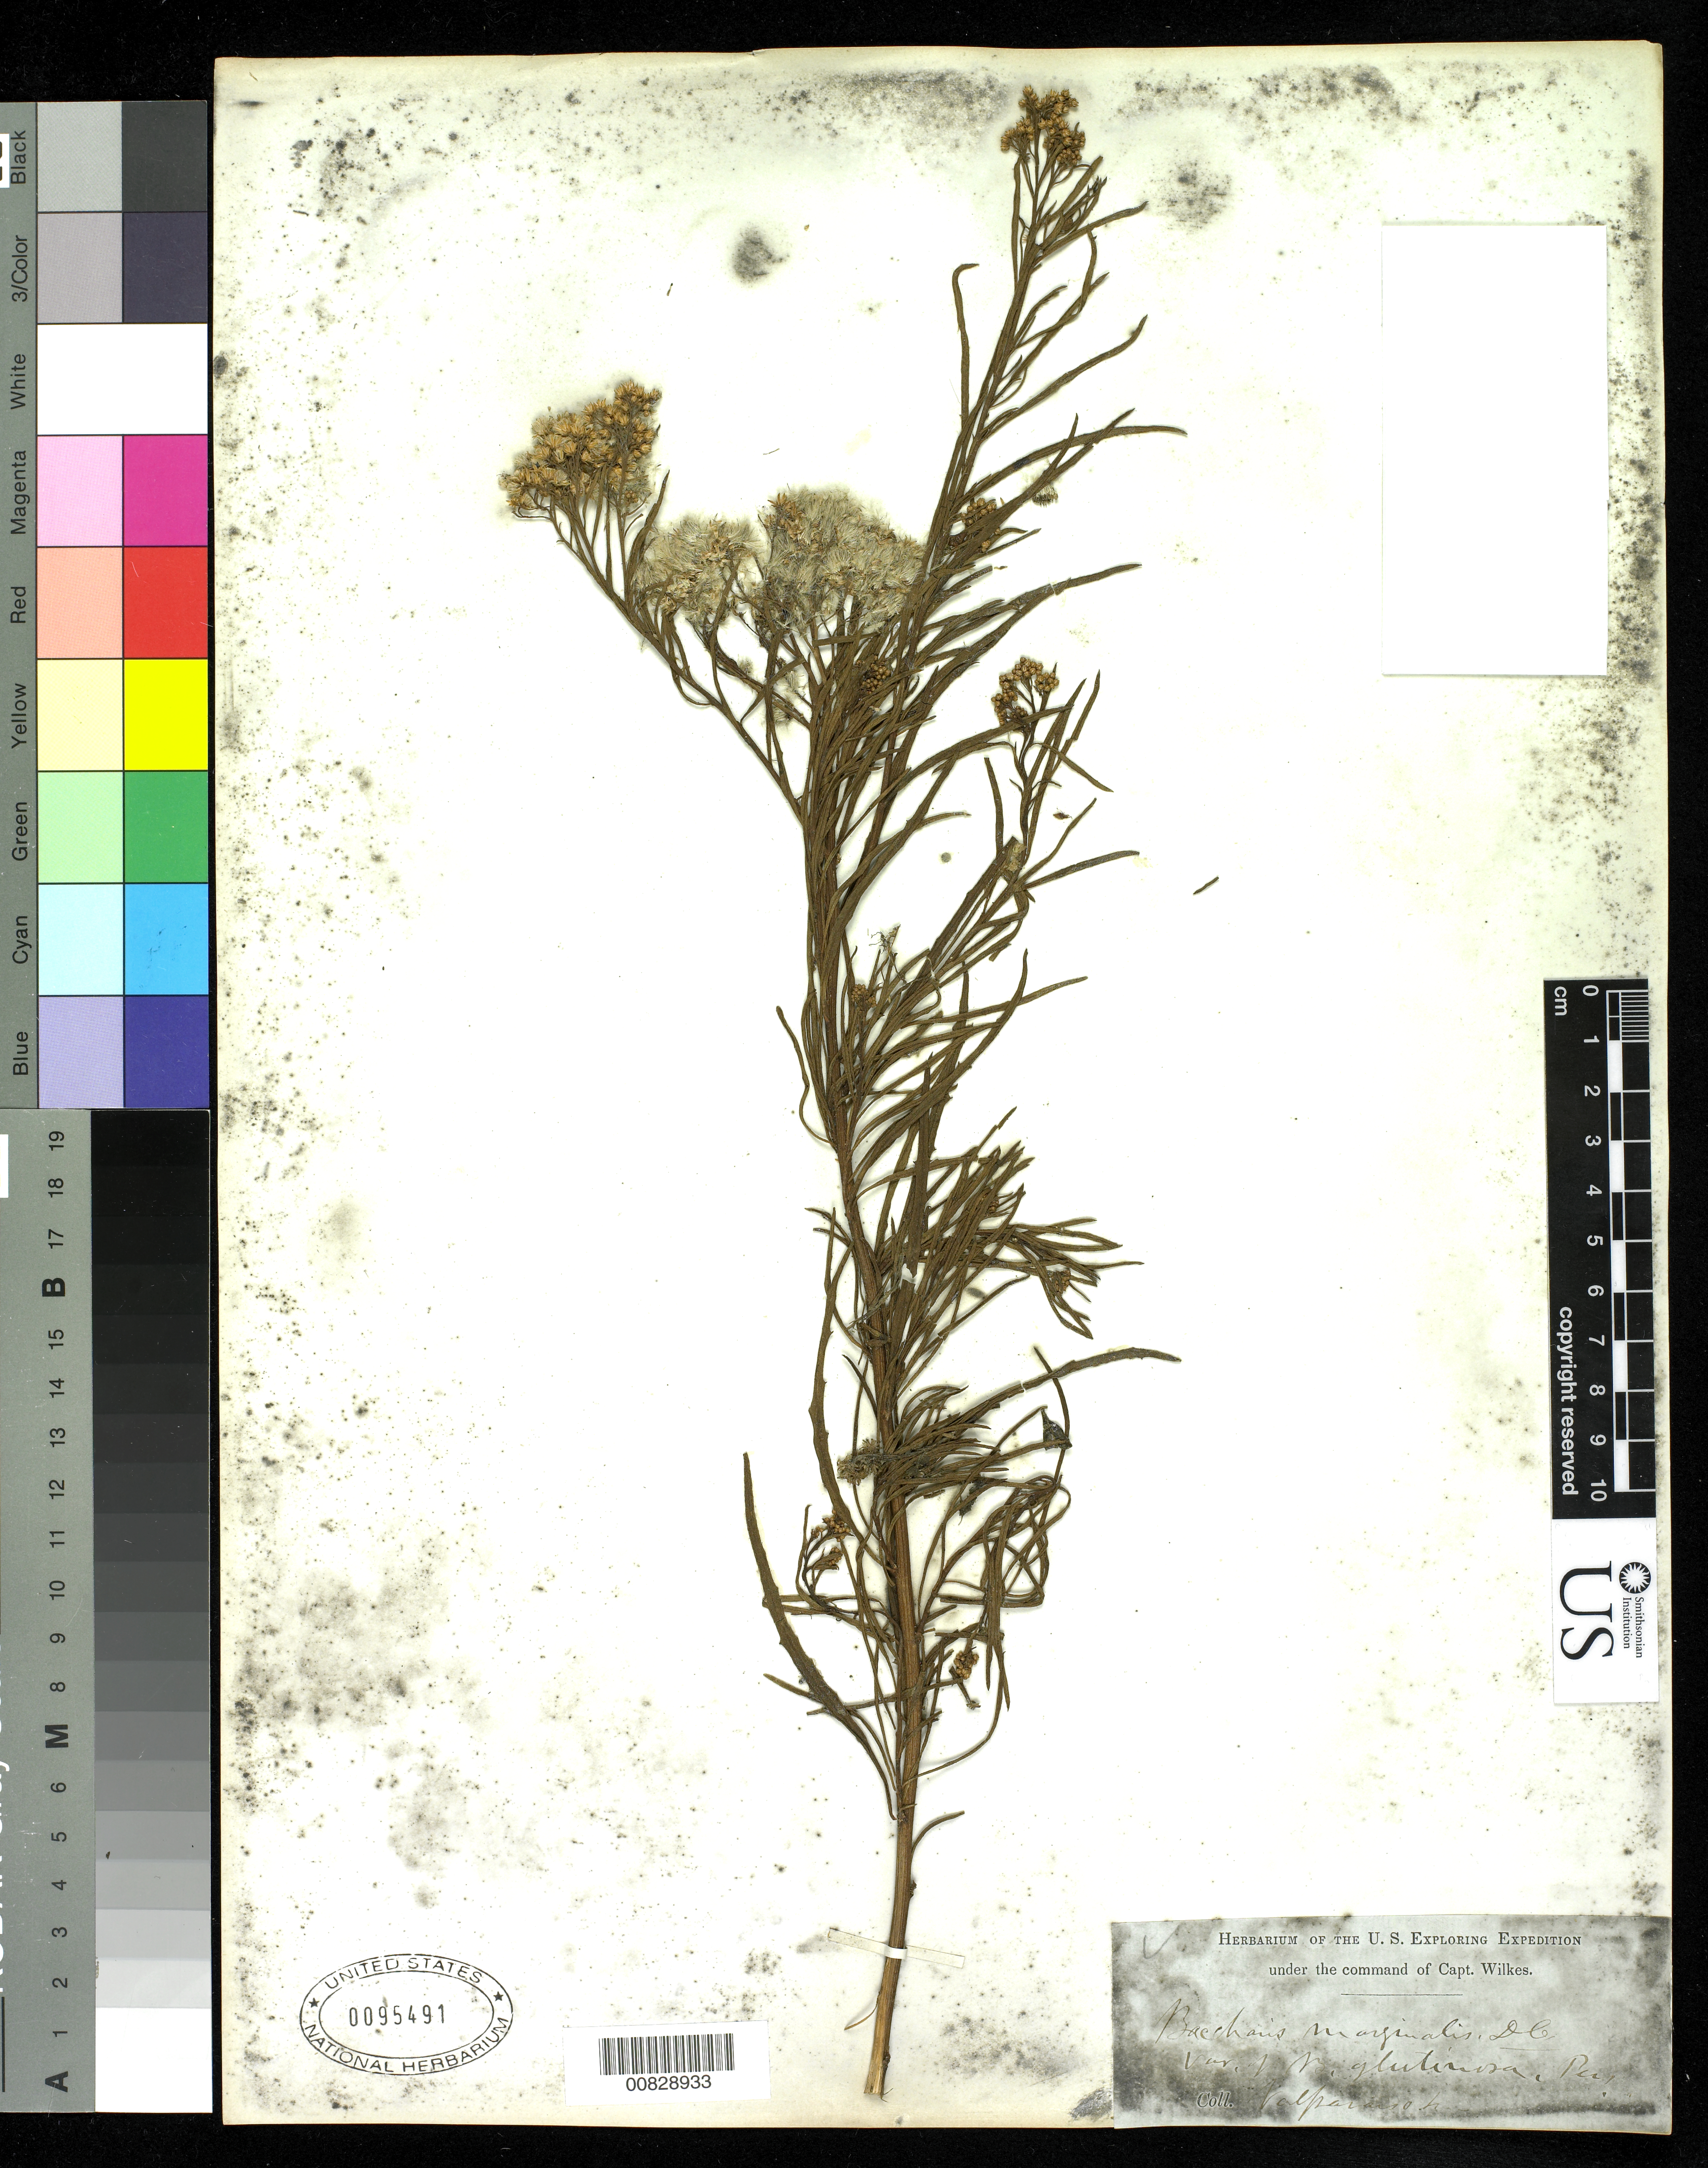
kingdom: Plantae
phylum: Tracheophyta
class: Magnoliopsida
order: Asterales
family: Asteraceae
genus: Baccharis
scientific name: Baccharis marginalis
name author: DC.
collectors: Wilkes Explor. Exped.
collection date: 1838/1842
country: Chile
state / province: Valparaíso (V)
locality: Valparariso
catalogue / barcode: US 95491